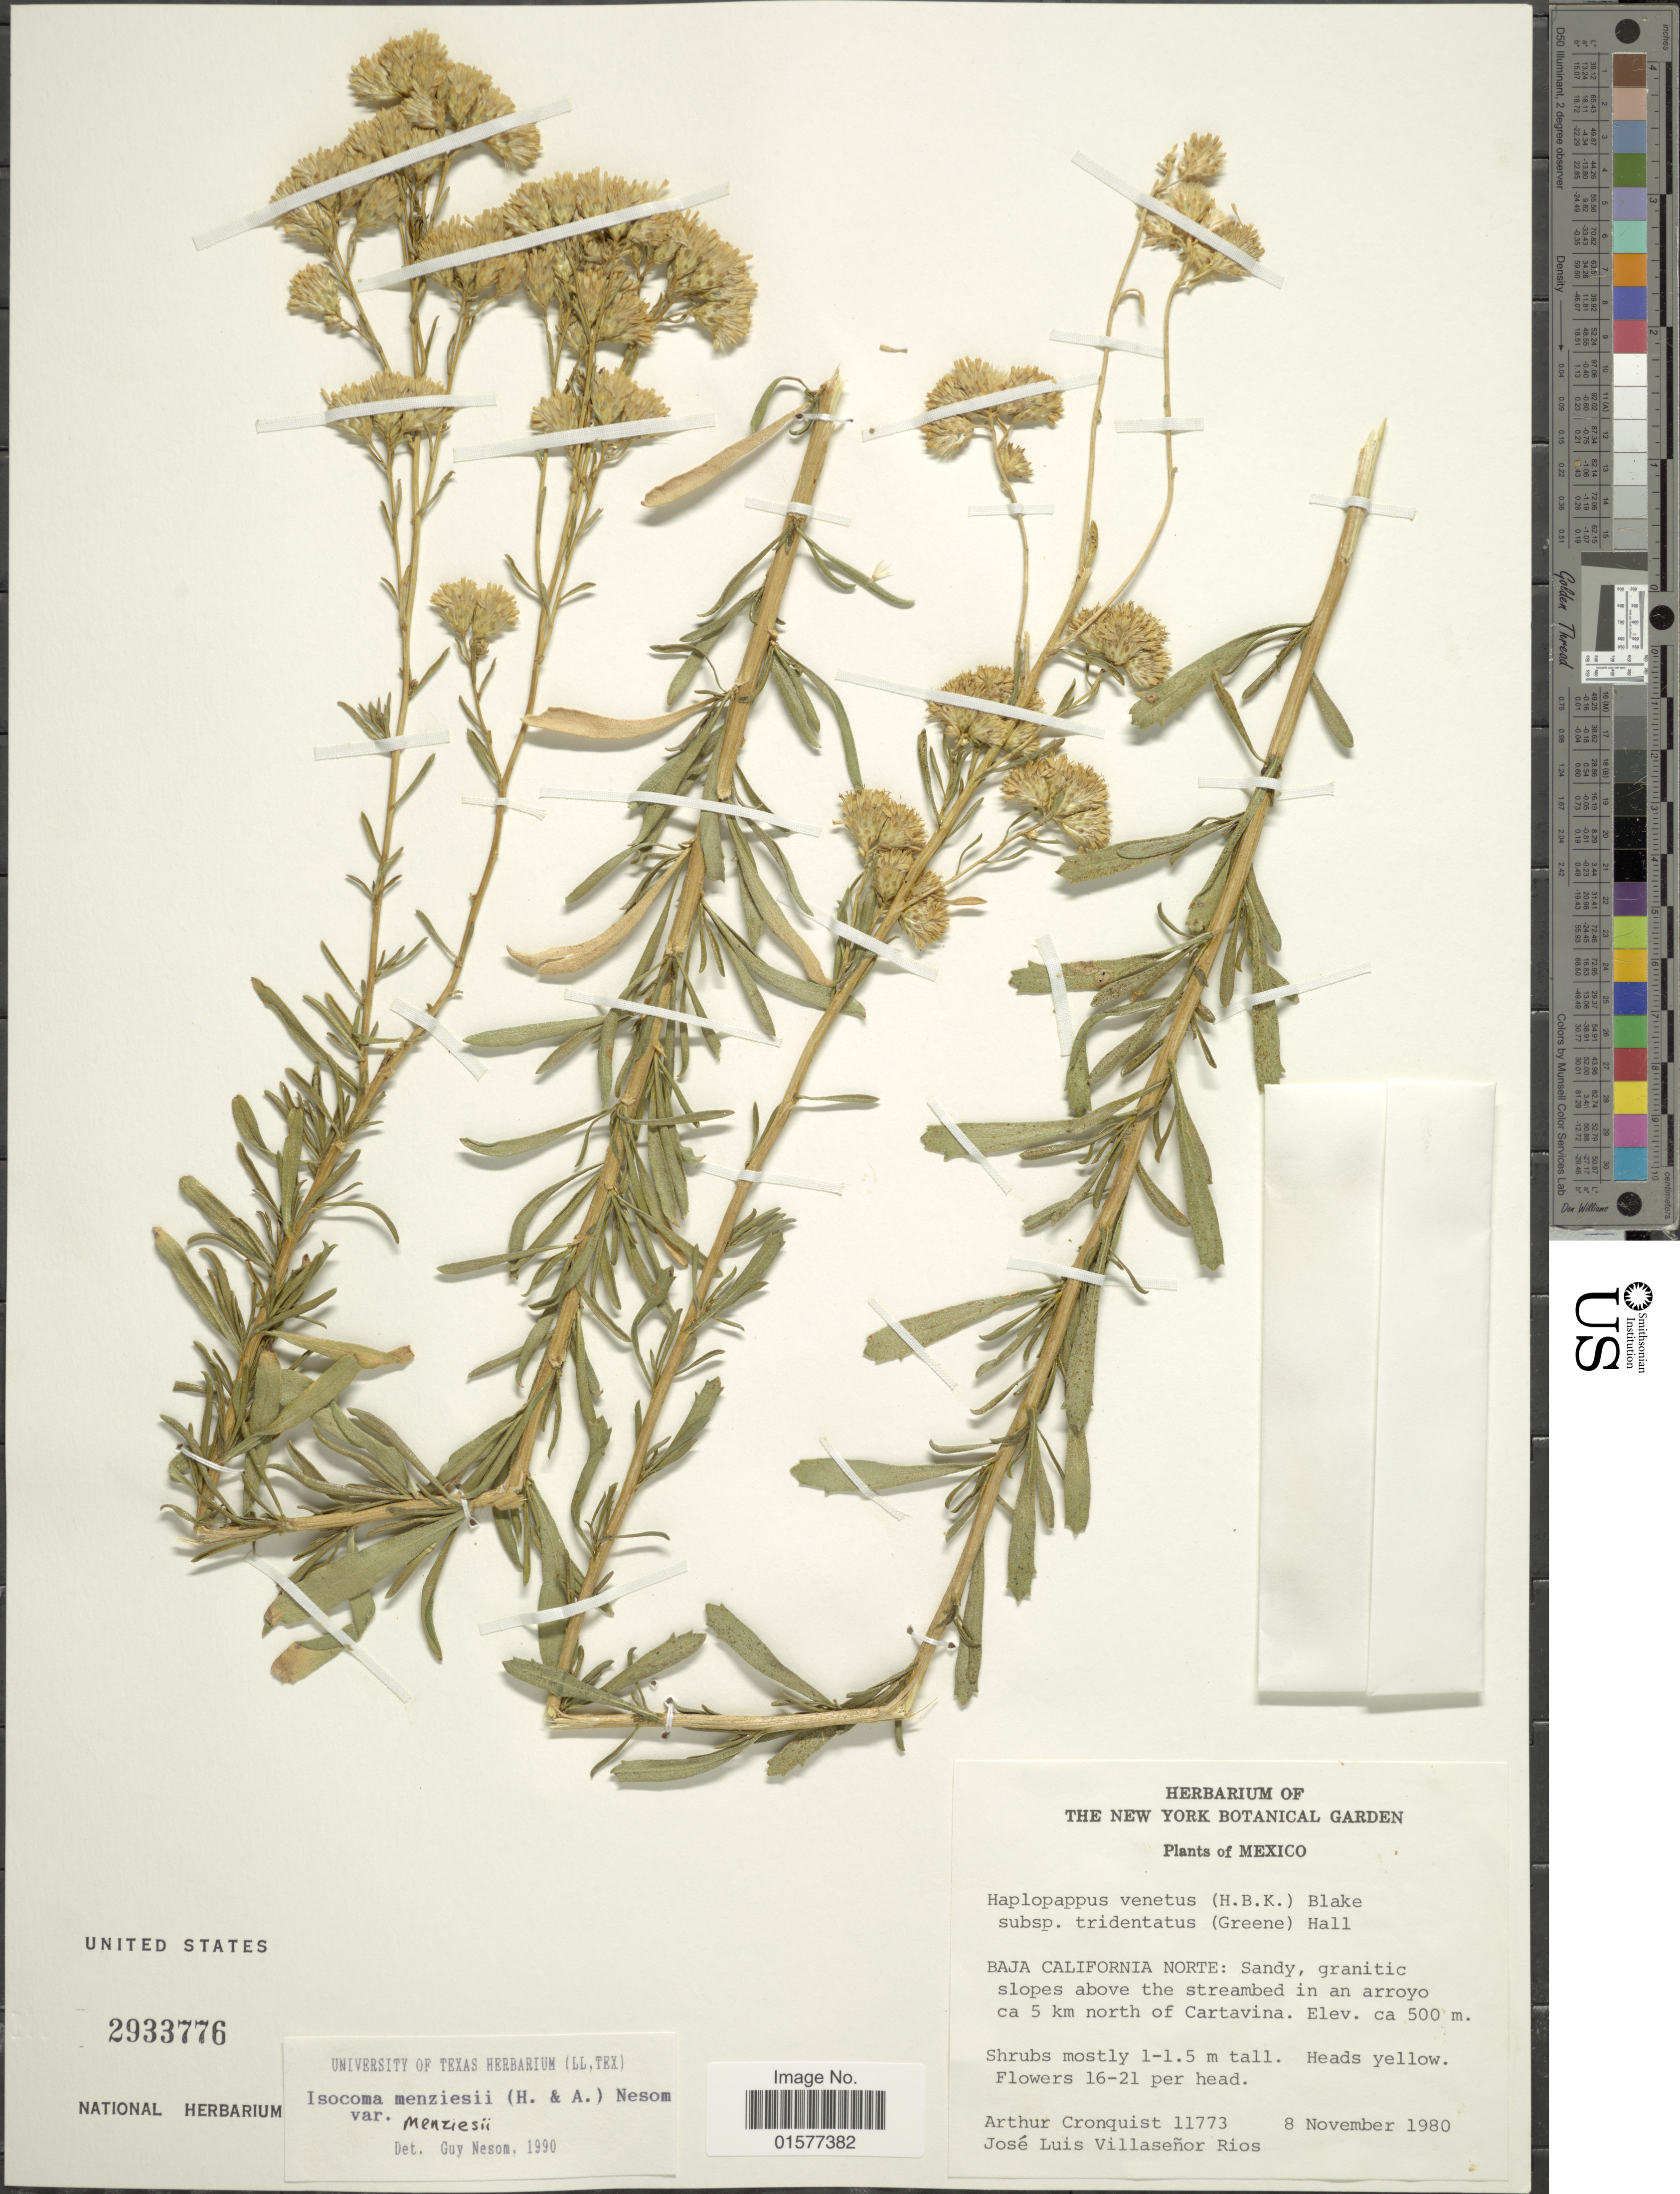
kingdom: Plantae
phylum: Tracheophyta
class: Magnoliopsida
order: Asterales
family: Asteraceae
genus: Isocoma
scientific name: Isocoma menziesii var. menziesii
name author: (Hook.) G.L. Nesom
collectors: A. J. Cronquist & J. L. Villasenor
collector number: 11773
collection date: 1980-11-08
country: Mexico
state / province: Baja California Norte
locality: Baja California Norte: Sandy, granitic slopes above the streambed in an arroyo 5 km north of Cartavina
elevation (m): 500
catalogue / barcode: US 2399776